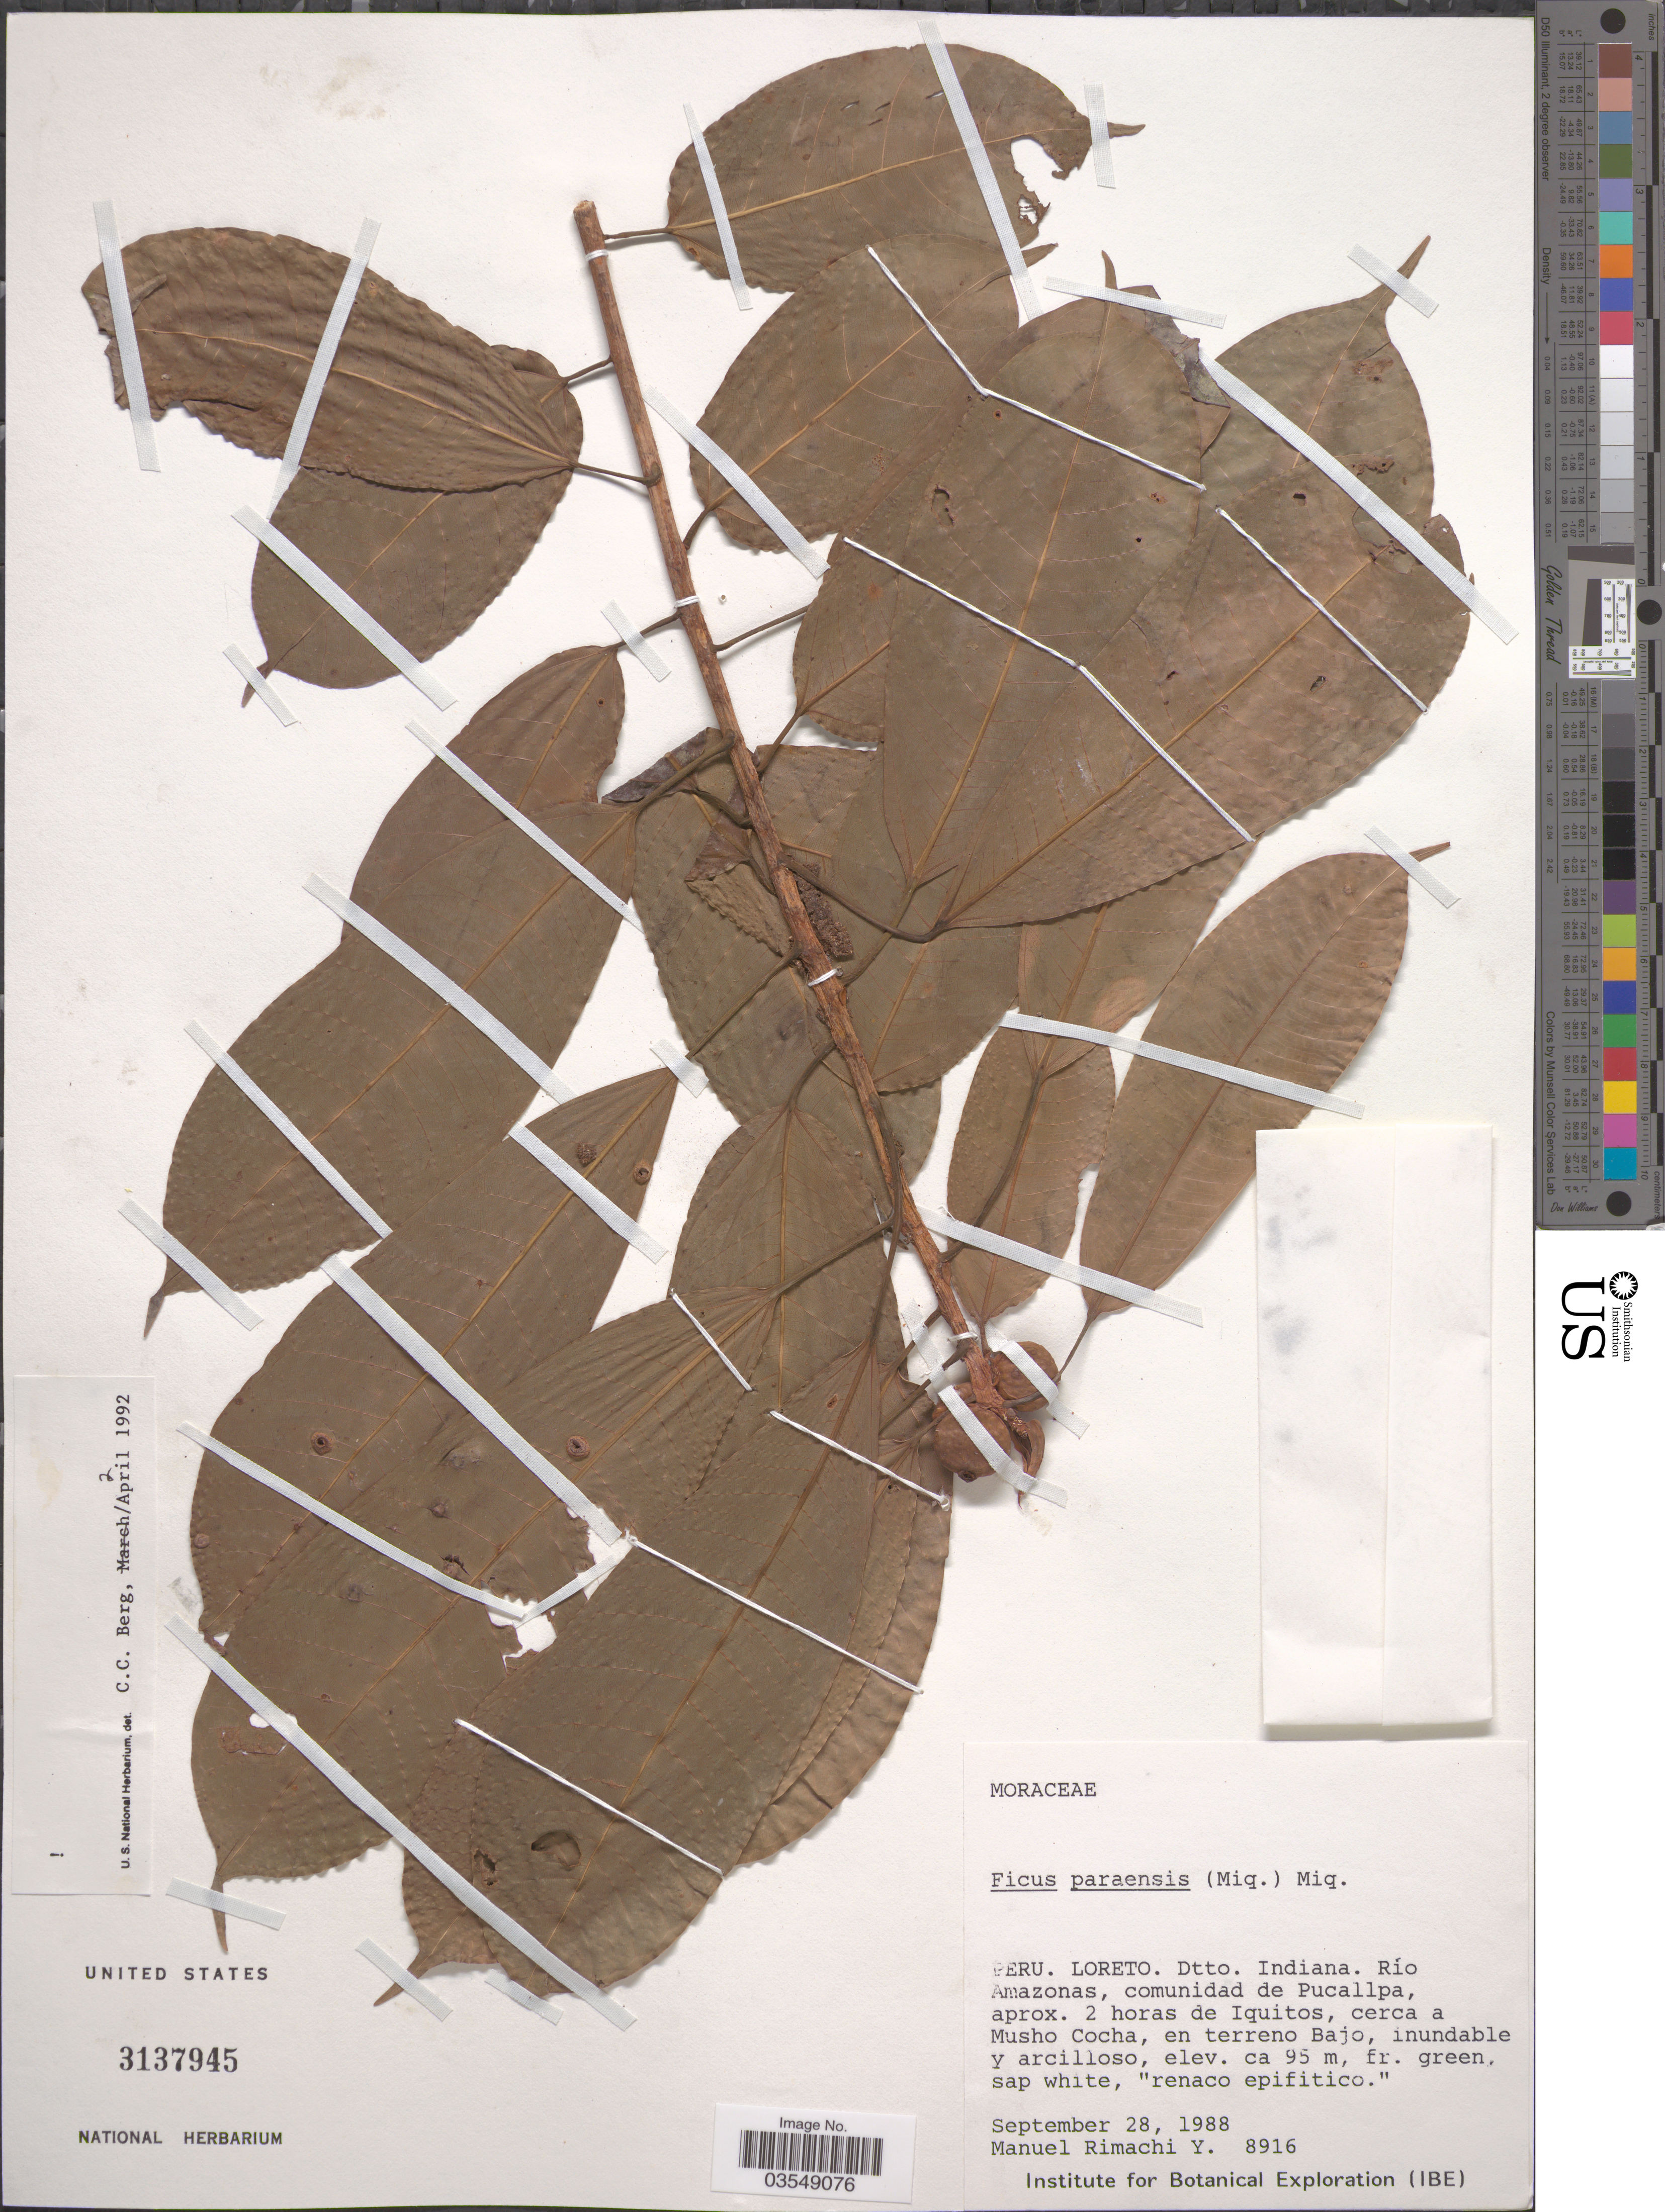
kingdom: Plantae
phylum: Tracheophyta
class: Magnoliopsida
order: Rosales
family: Moraceae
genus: Ficus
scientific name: Ficus paraensis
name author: (Miq.) Miq.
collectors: M. Rimachi Y.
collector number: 8916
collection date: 1988-09-28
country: Peru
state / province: Loreto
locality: Maynas. Dtto. Indiana. Comunidad de Pucallpa, aprox. 2 horas de Iquitos, Mushu Cocha.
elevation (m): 95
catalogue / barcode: US 3137945